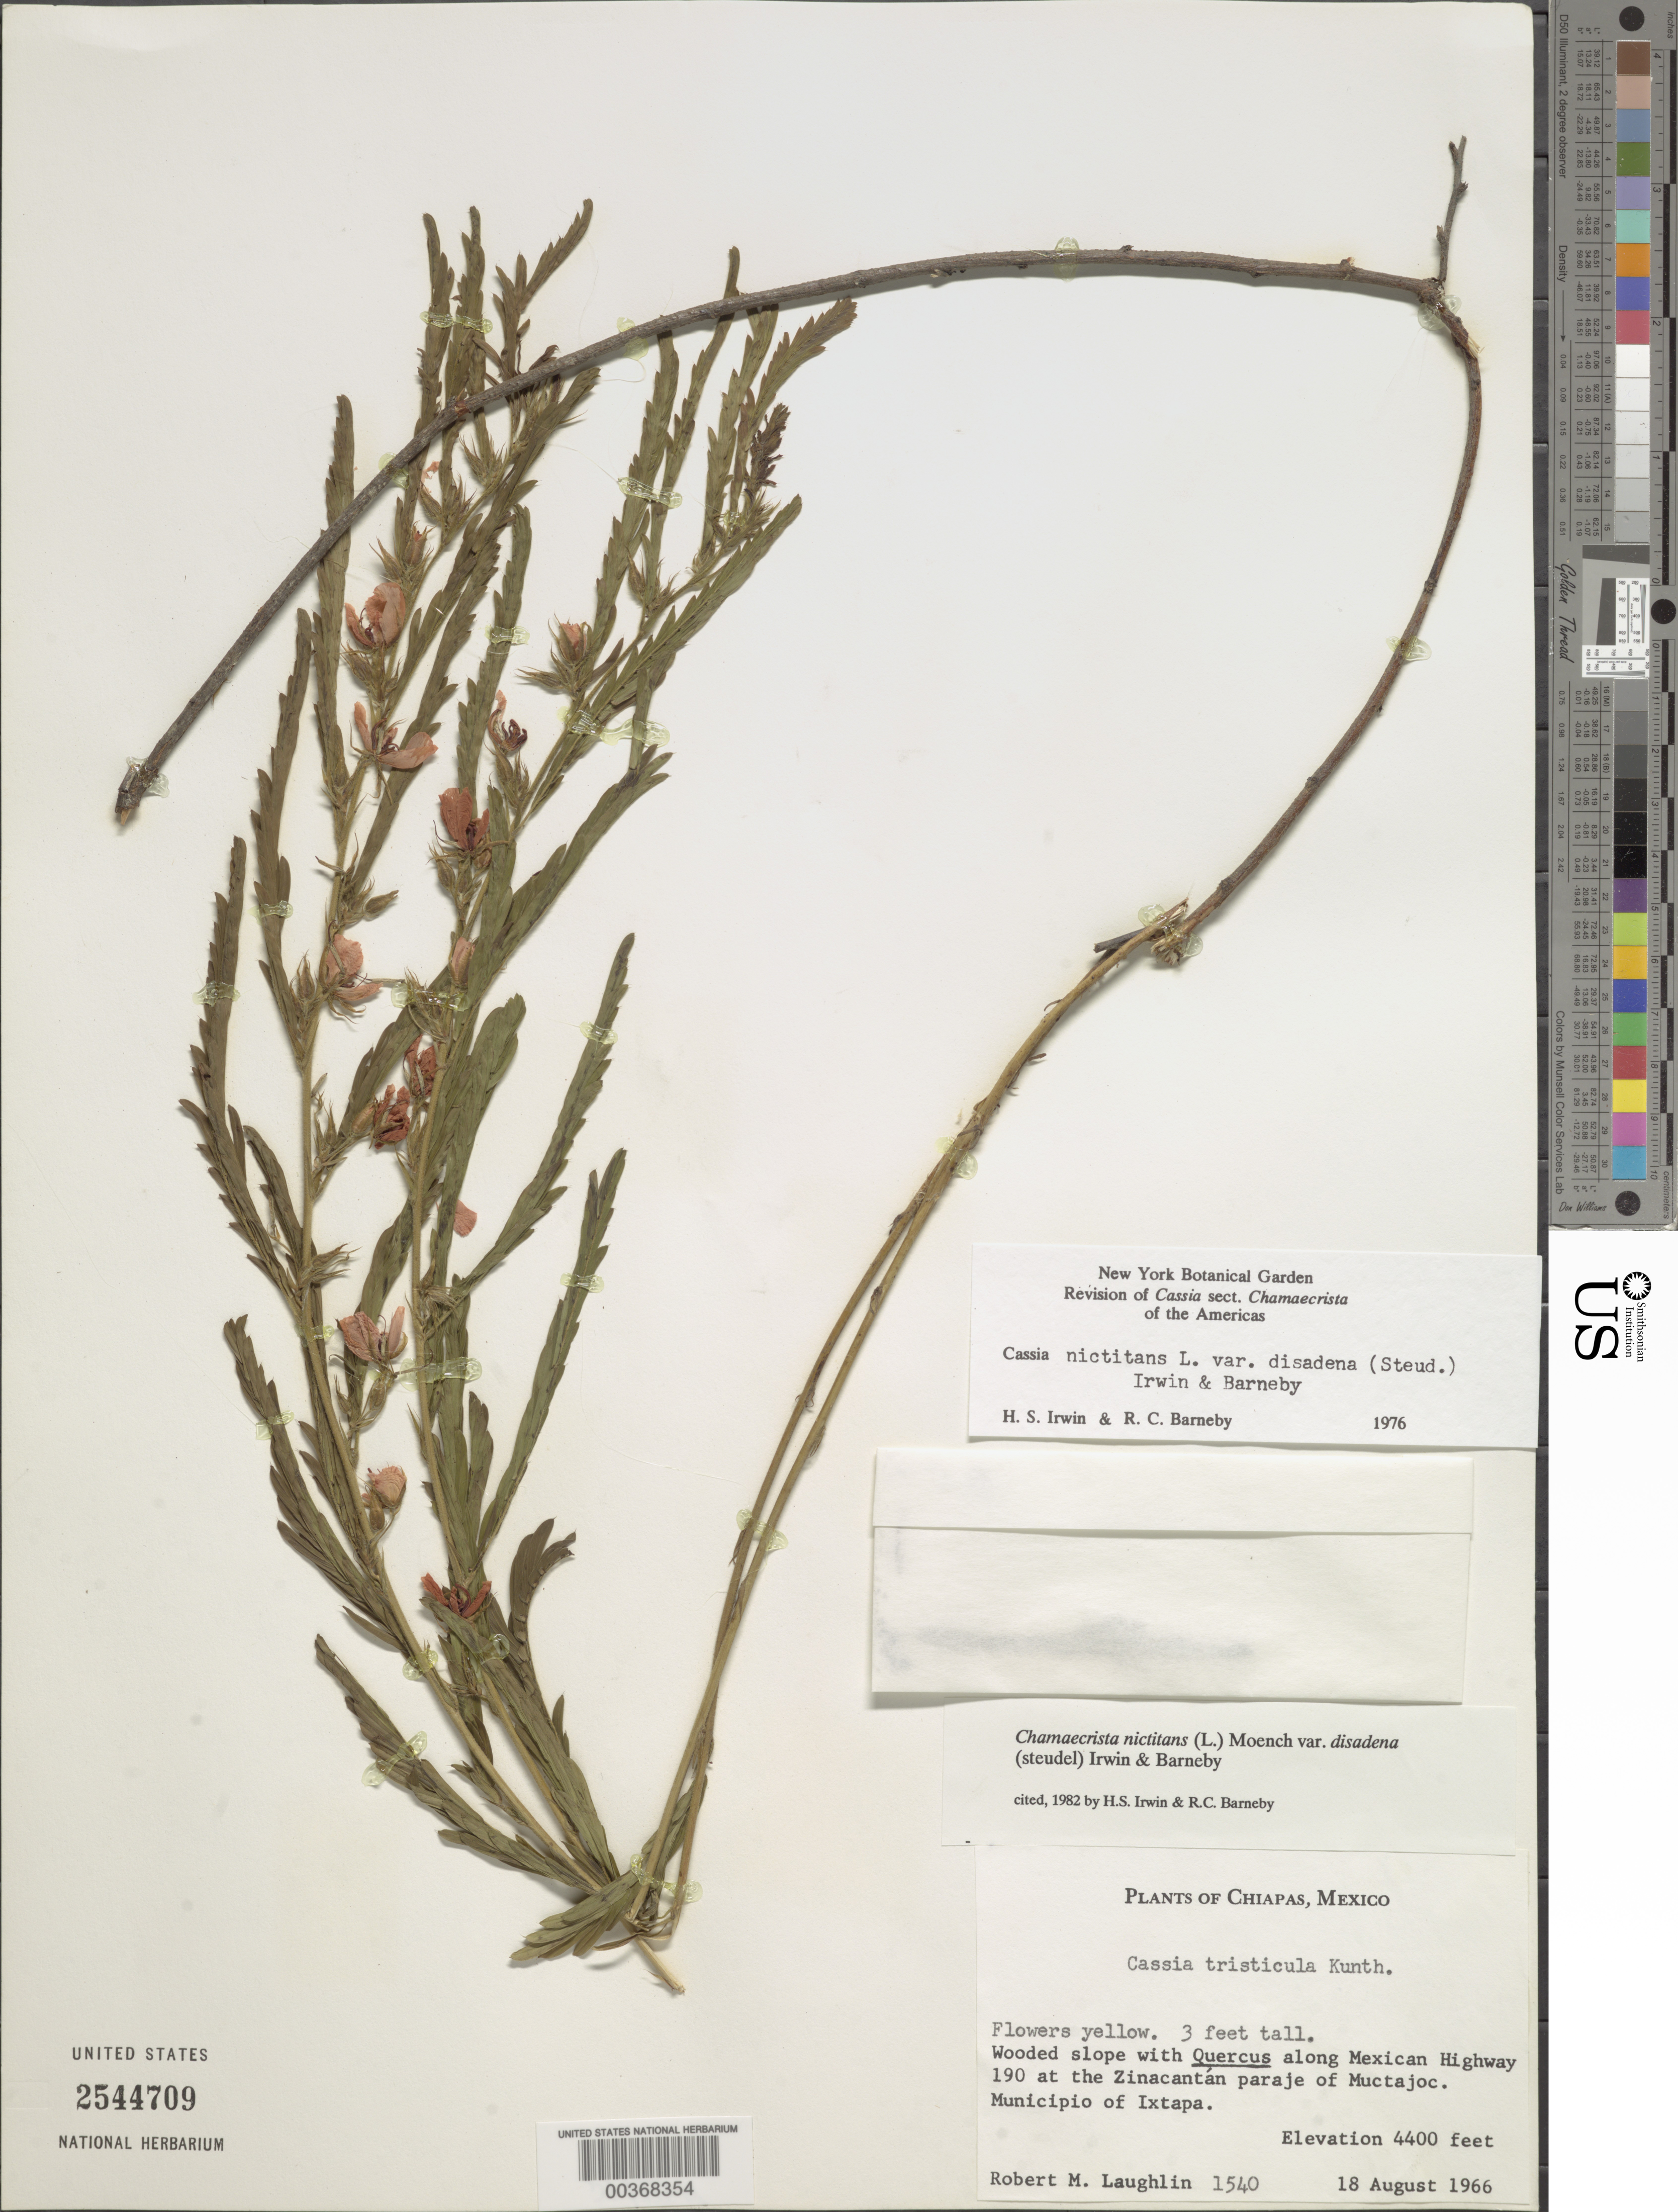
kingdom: Plantae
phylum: Tracheophyta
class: Magnoliopsida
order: Fabales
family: Fabaceae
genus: Chamaecrista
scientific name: Chamaecrista nictitans var. disadena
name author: (Steud.) H.S. Irwin & Barneby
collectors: R. M. Laughlin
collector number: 1540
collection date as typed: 18 Aug 1966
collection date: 1966-08-18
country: Mexico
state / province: Chiapas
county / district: Ixtapa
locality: Along Mexican highway 190 at the Zinacantan paraje of Muctajoc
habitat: Wooded slope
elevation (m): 1341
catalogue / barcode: US 2544709